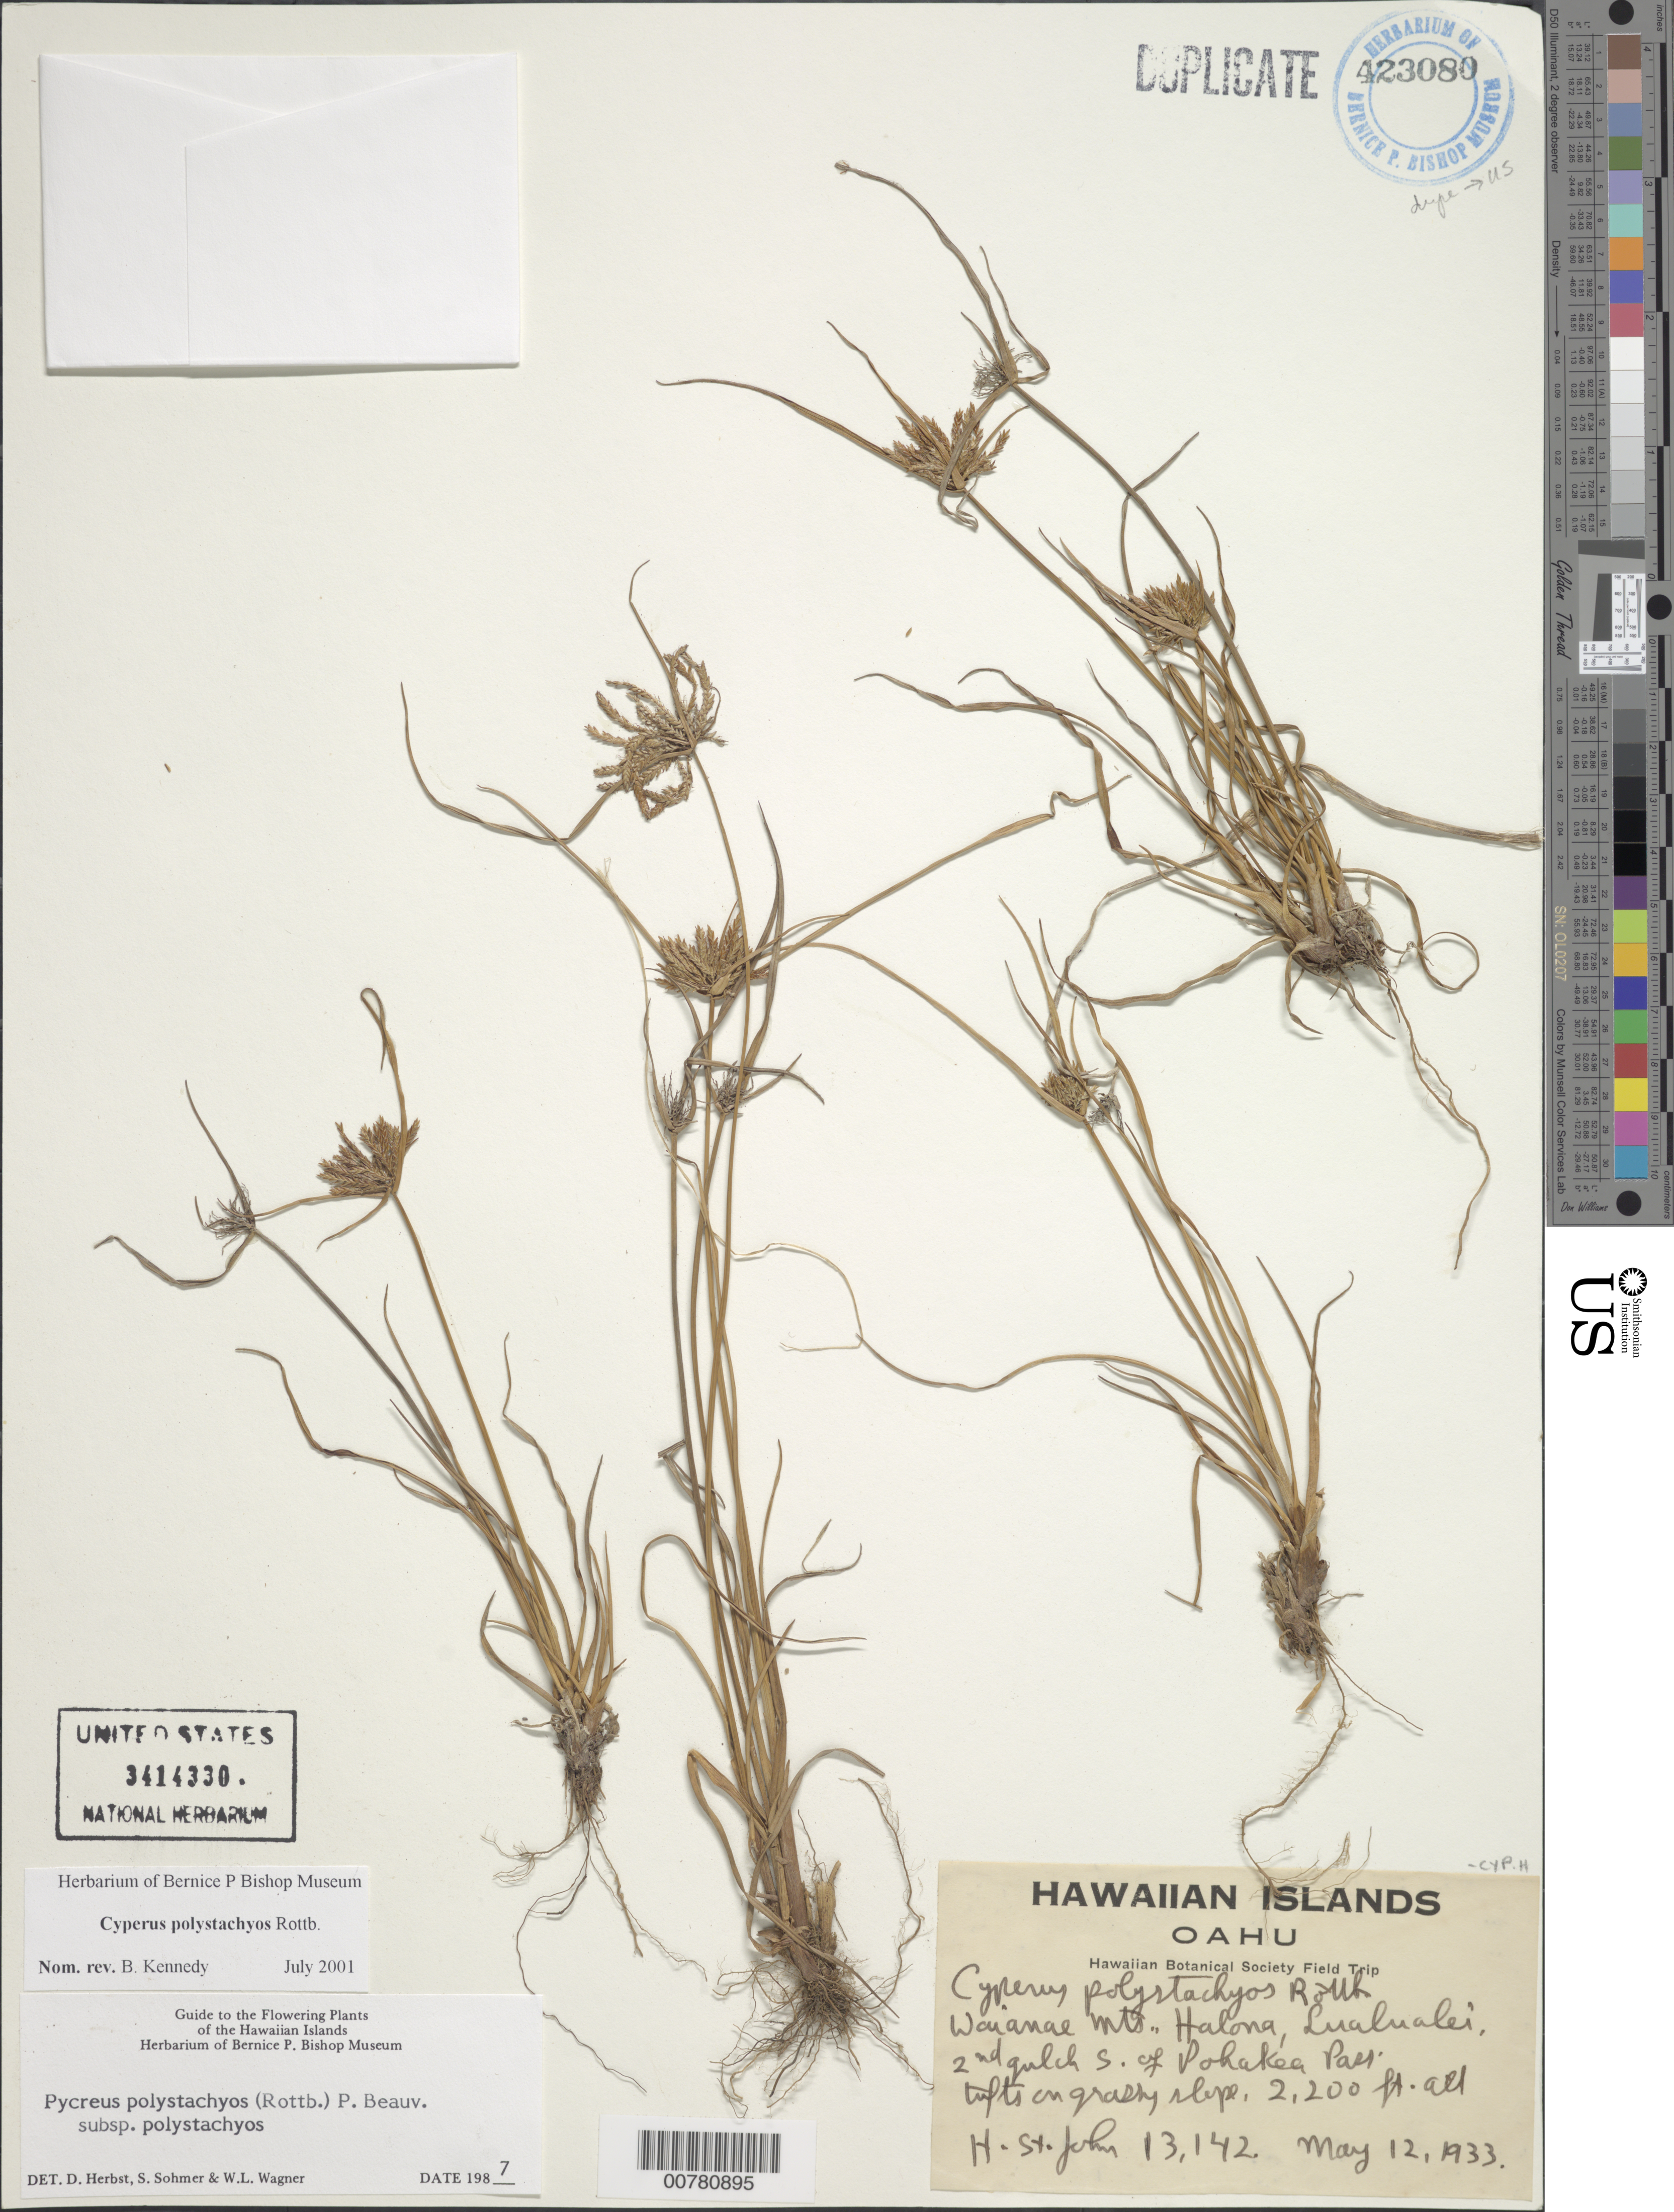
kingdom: Plantae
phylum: Tracheophyta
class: Liliopsida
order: Poales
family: Cyperaceae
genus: Cyperus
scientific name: Cyperus polystachyos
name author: Rottb.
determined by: Kennedy, B.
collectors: H. St. John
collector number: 13142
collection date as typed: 12 May 1933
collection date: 1933-05-12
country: United States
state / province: Hawaii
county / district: Honolulu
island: Oahu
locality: Waianae Mts., Halona, Lualualei, second gulch south of Pohakea Pass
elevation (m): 670.6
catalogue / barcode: US 3414330